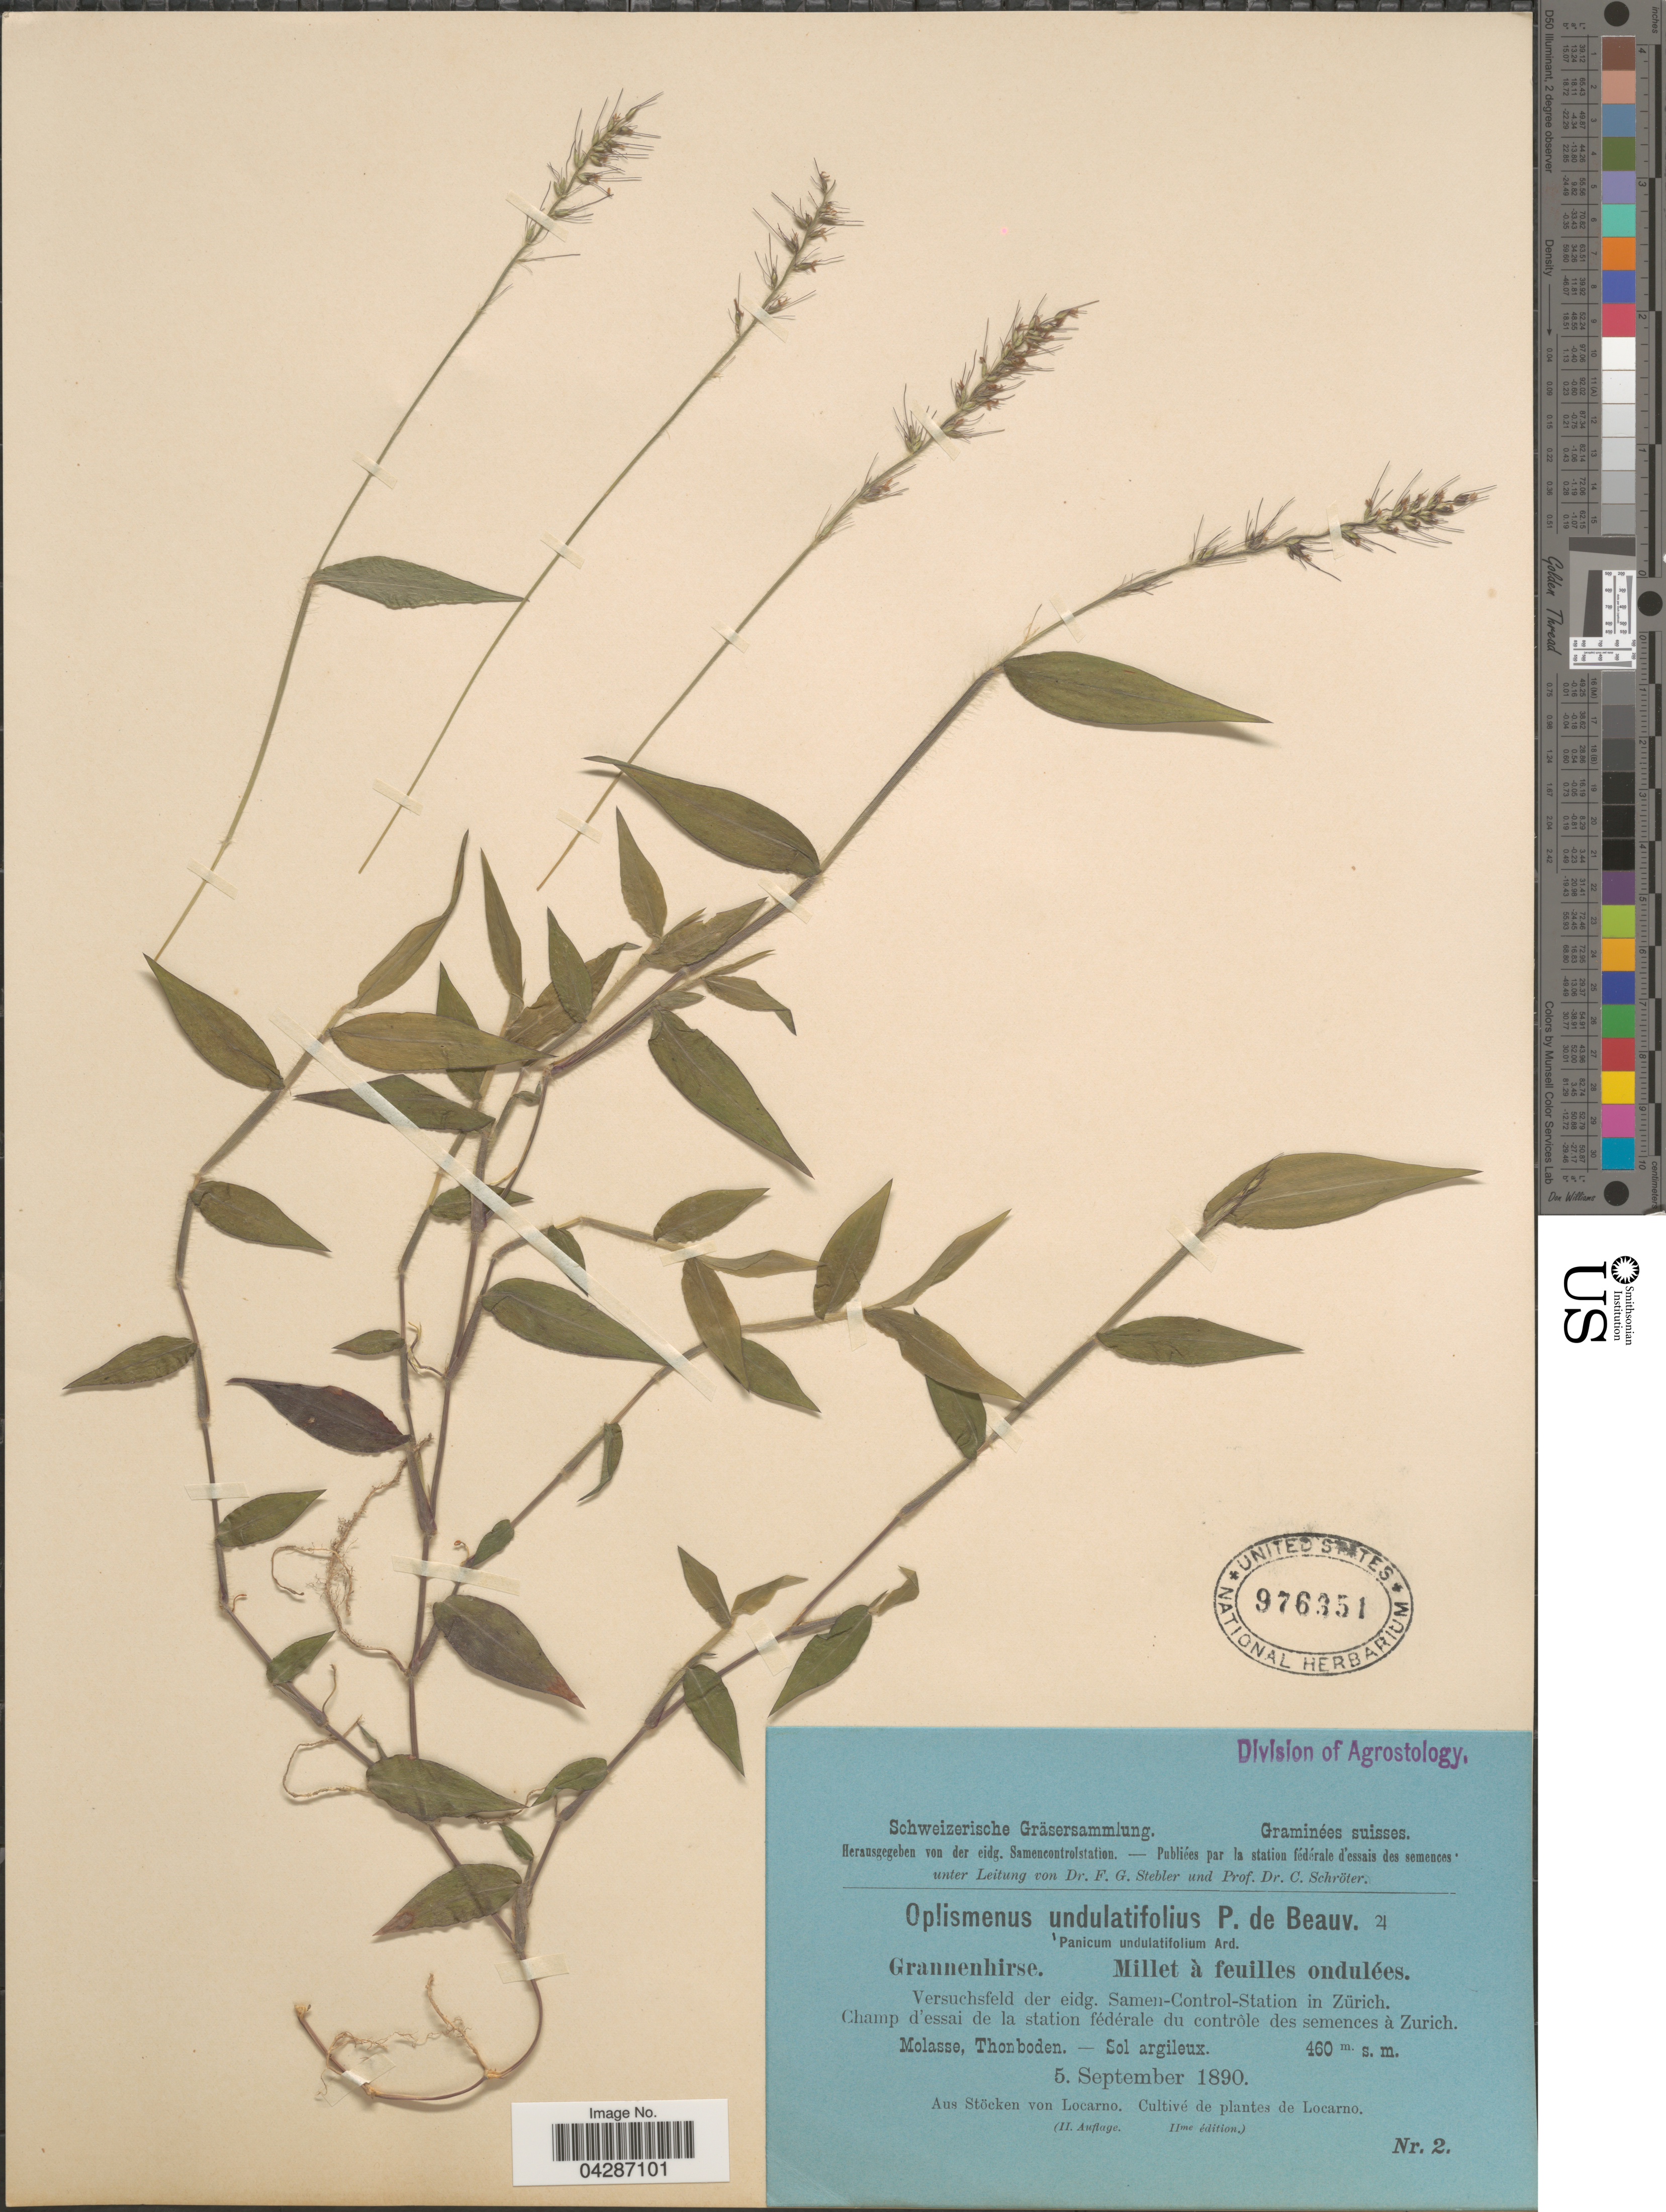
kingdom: Plantae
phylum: Tracheophyta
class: Liliopsida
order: Poales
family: Poaceae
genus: Oplismenus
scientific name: Oplismenus undulatifolius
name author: (Ard.) P. Beauv.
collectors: Stebler, F.G. & Schröter, C.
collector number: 2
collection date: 1890-09-05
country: Switzerland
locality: Aus Stöcken von Locarno. Cultivé de plantes de Locarno.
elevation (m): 460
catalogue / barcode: US 976351